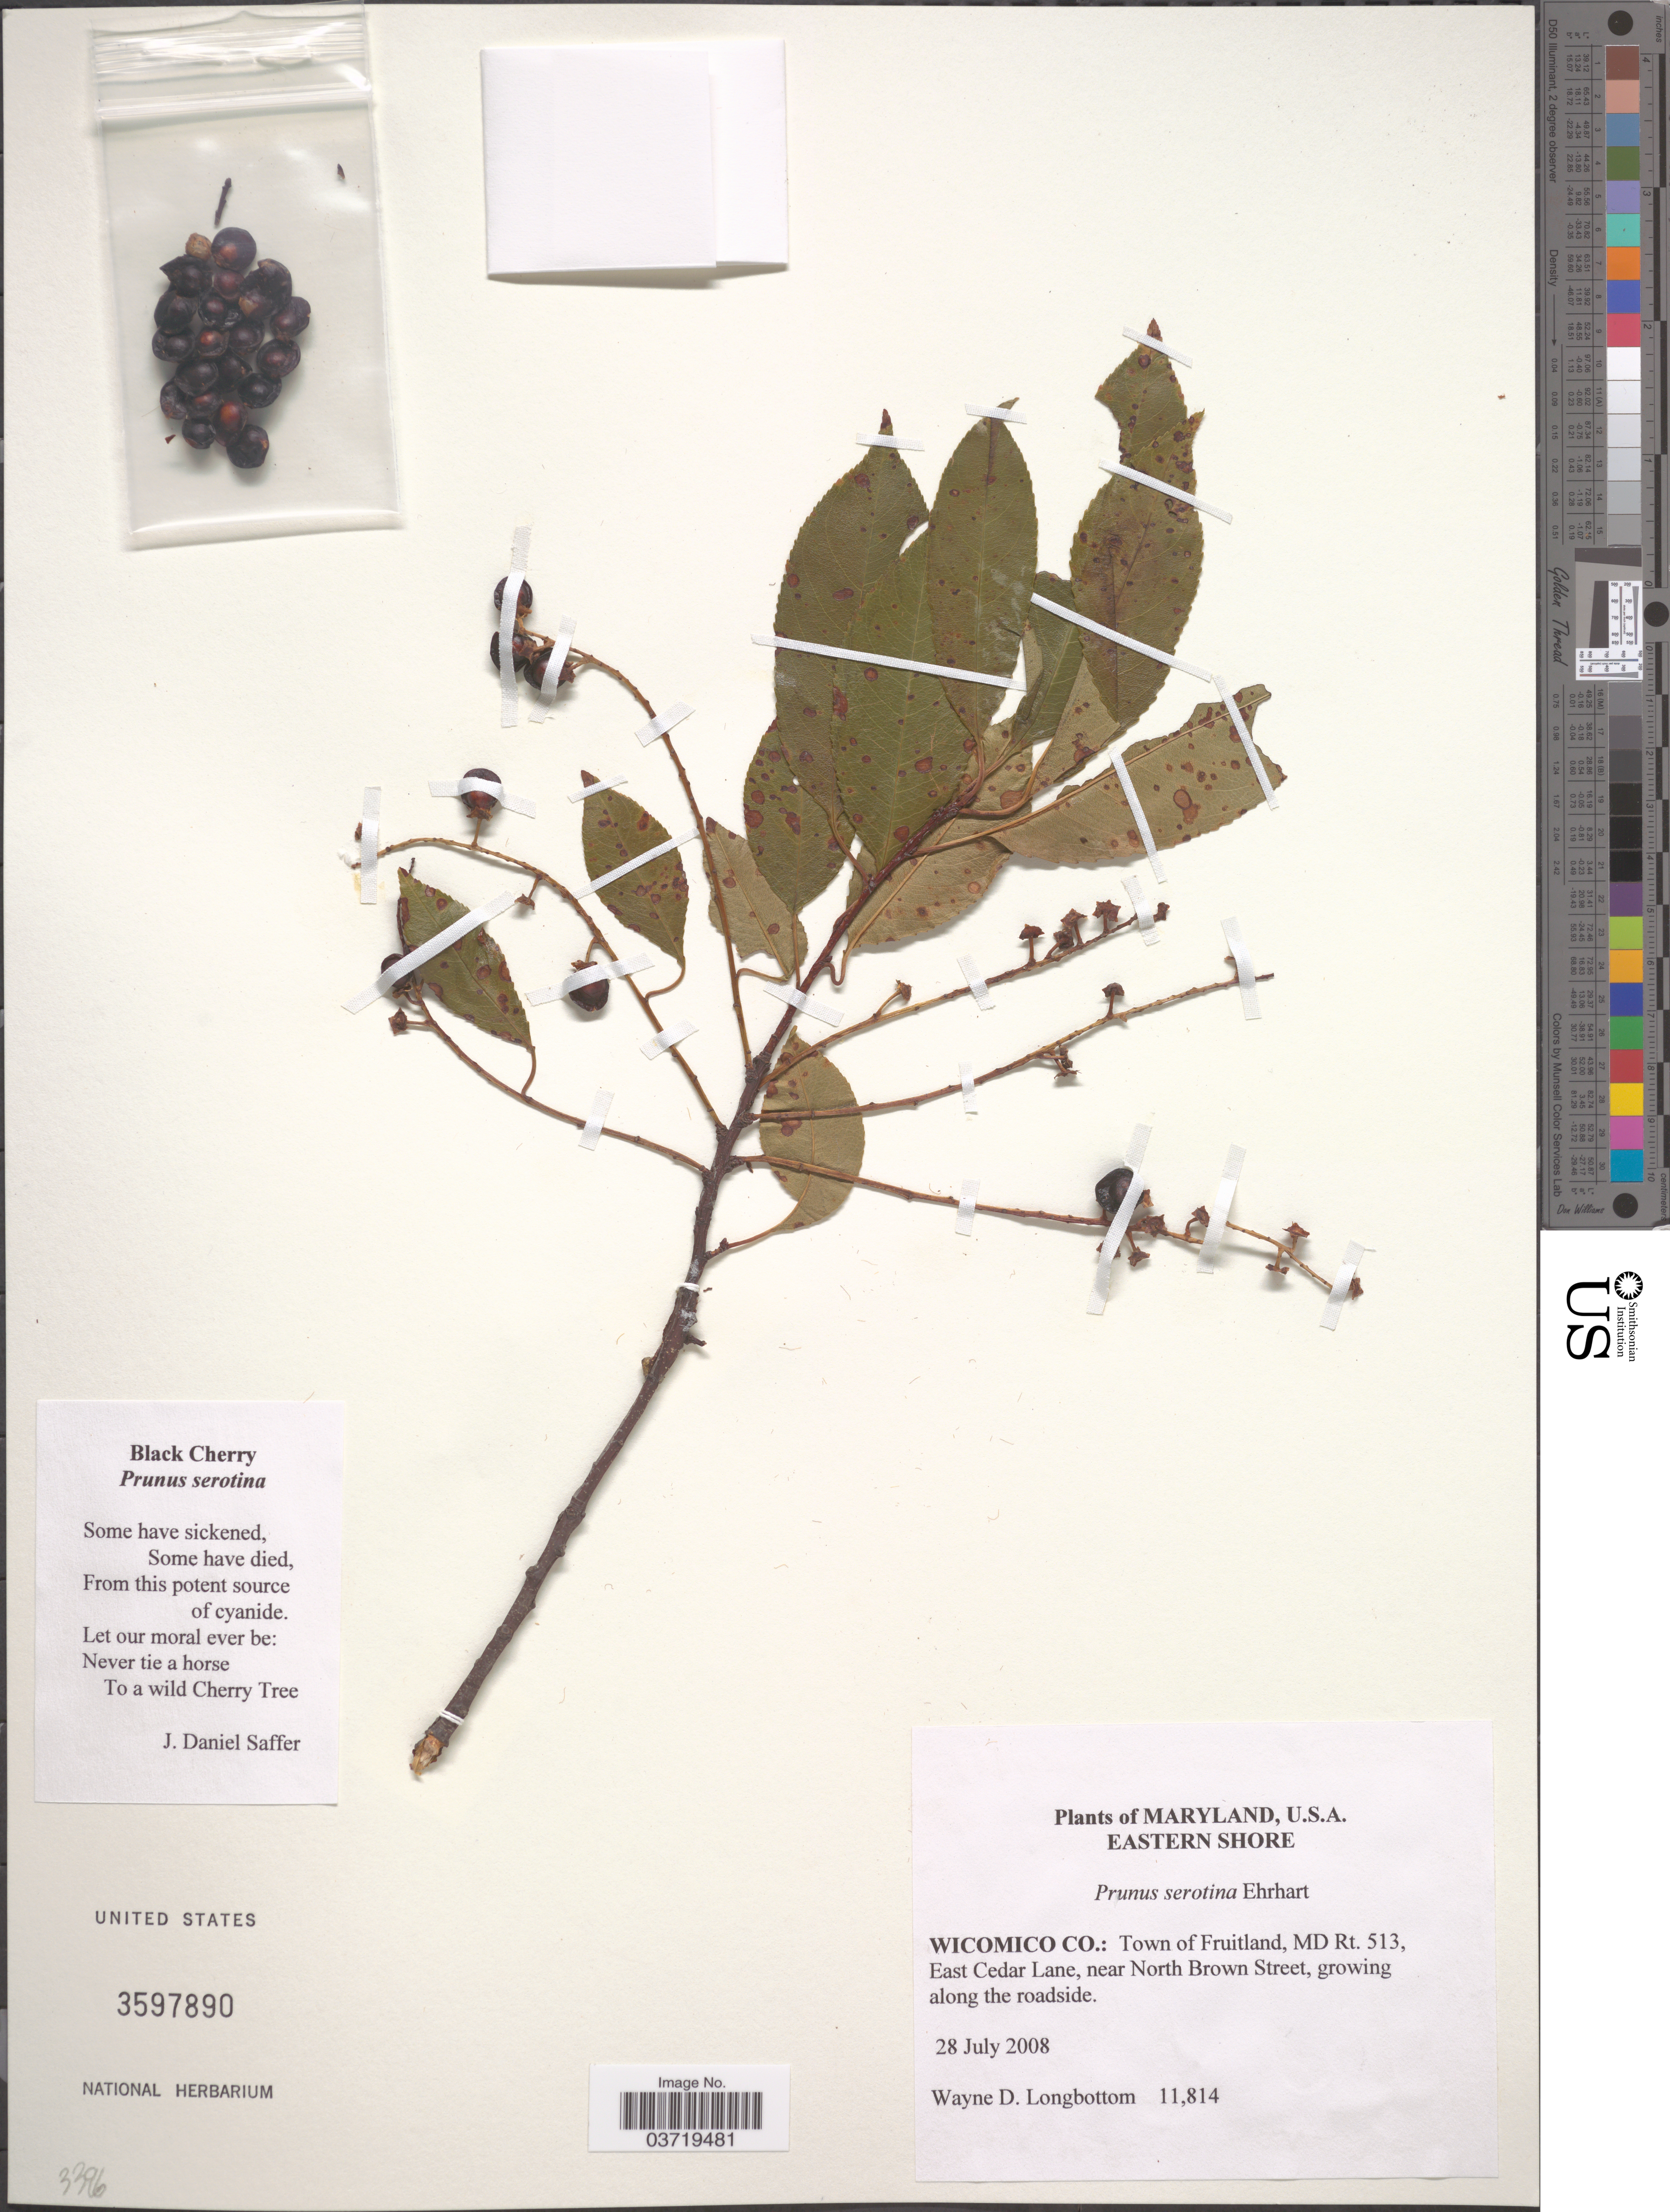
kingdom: Plantae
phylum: Tracheophyta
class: Magnoliopsida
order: Rosales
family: Rosaceae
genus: Prunus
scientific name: Prunus serotina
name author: Ehrh.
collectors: W. D. Longbottom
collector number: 11814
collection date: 2008-07-28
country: United States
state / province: Maryland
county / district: Wicomico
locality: Eastern Shore. Wicomico Co.: Town of Fruitland, MD Rt. 513, East Cedar Lane, near North Brown Street, growing along the roadside.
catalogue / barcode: US 3597890